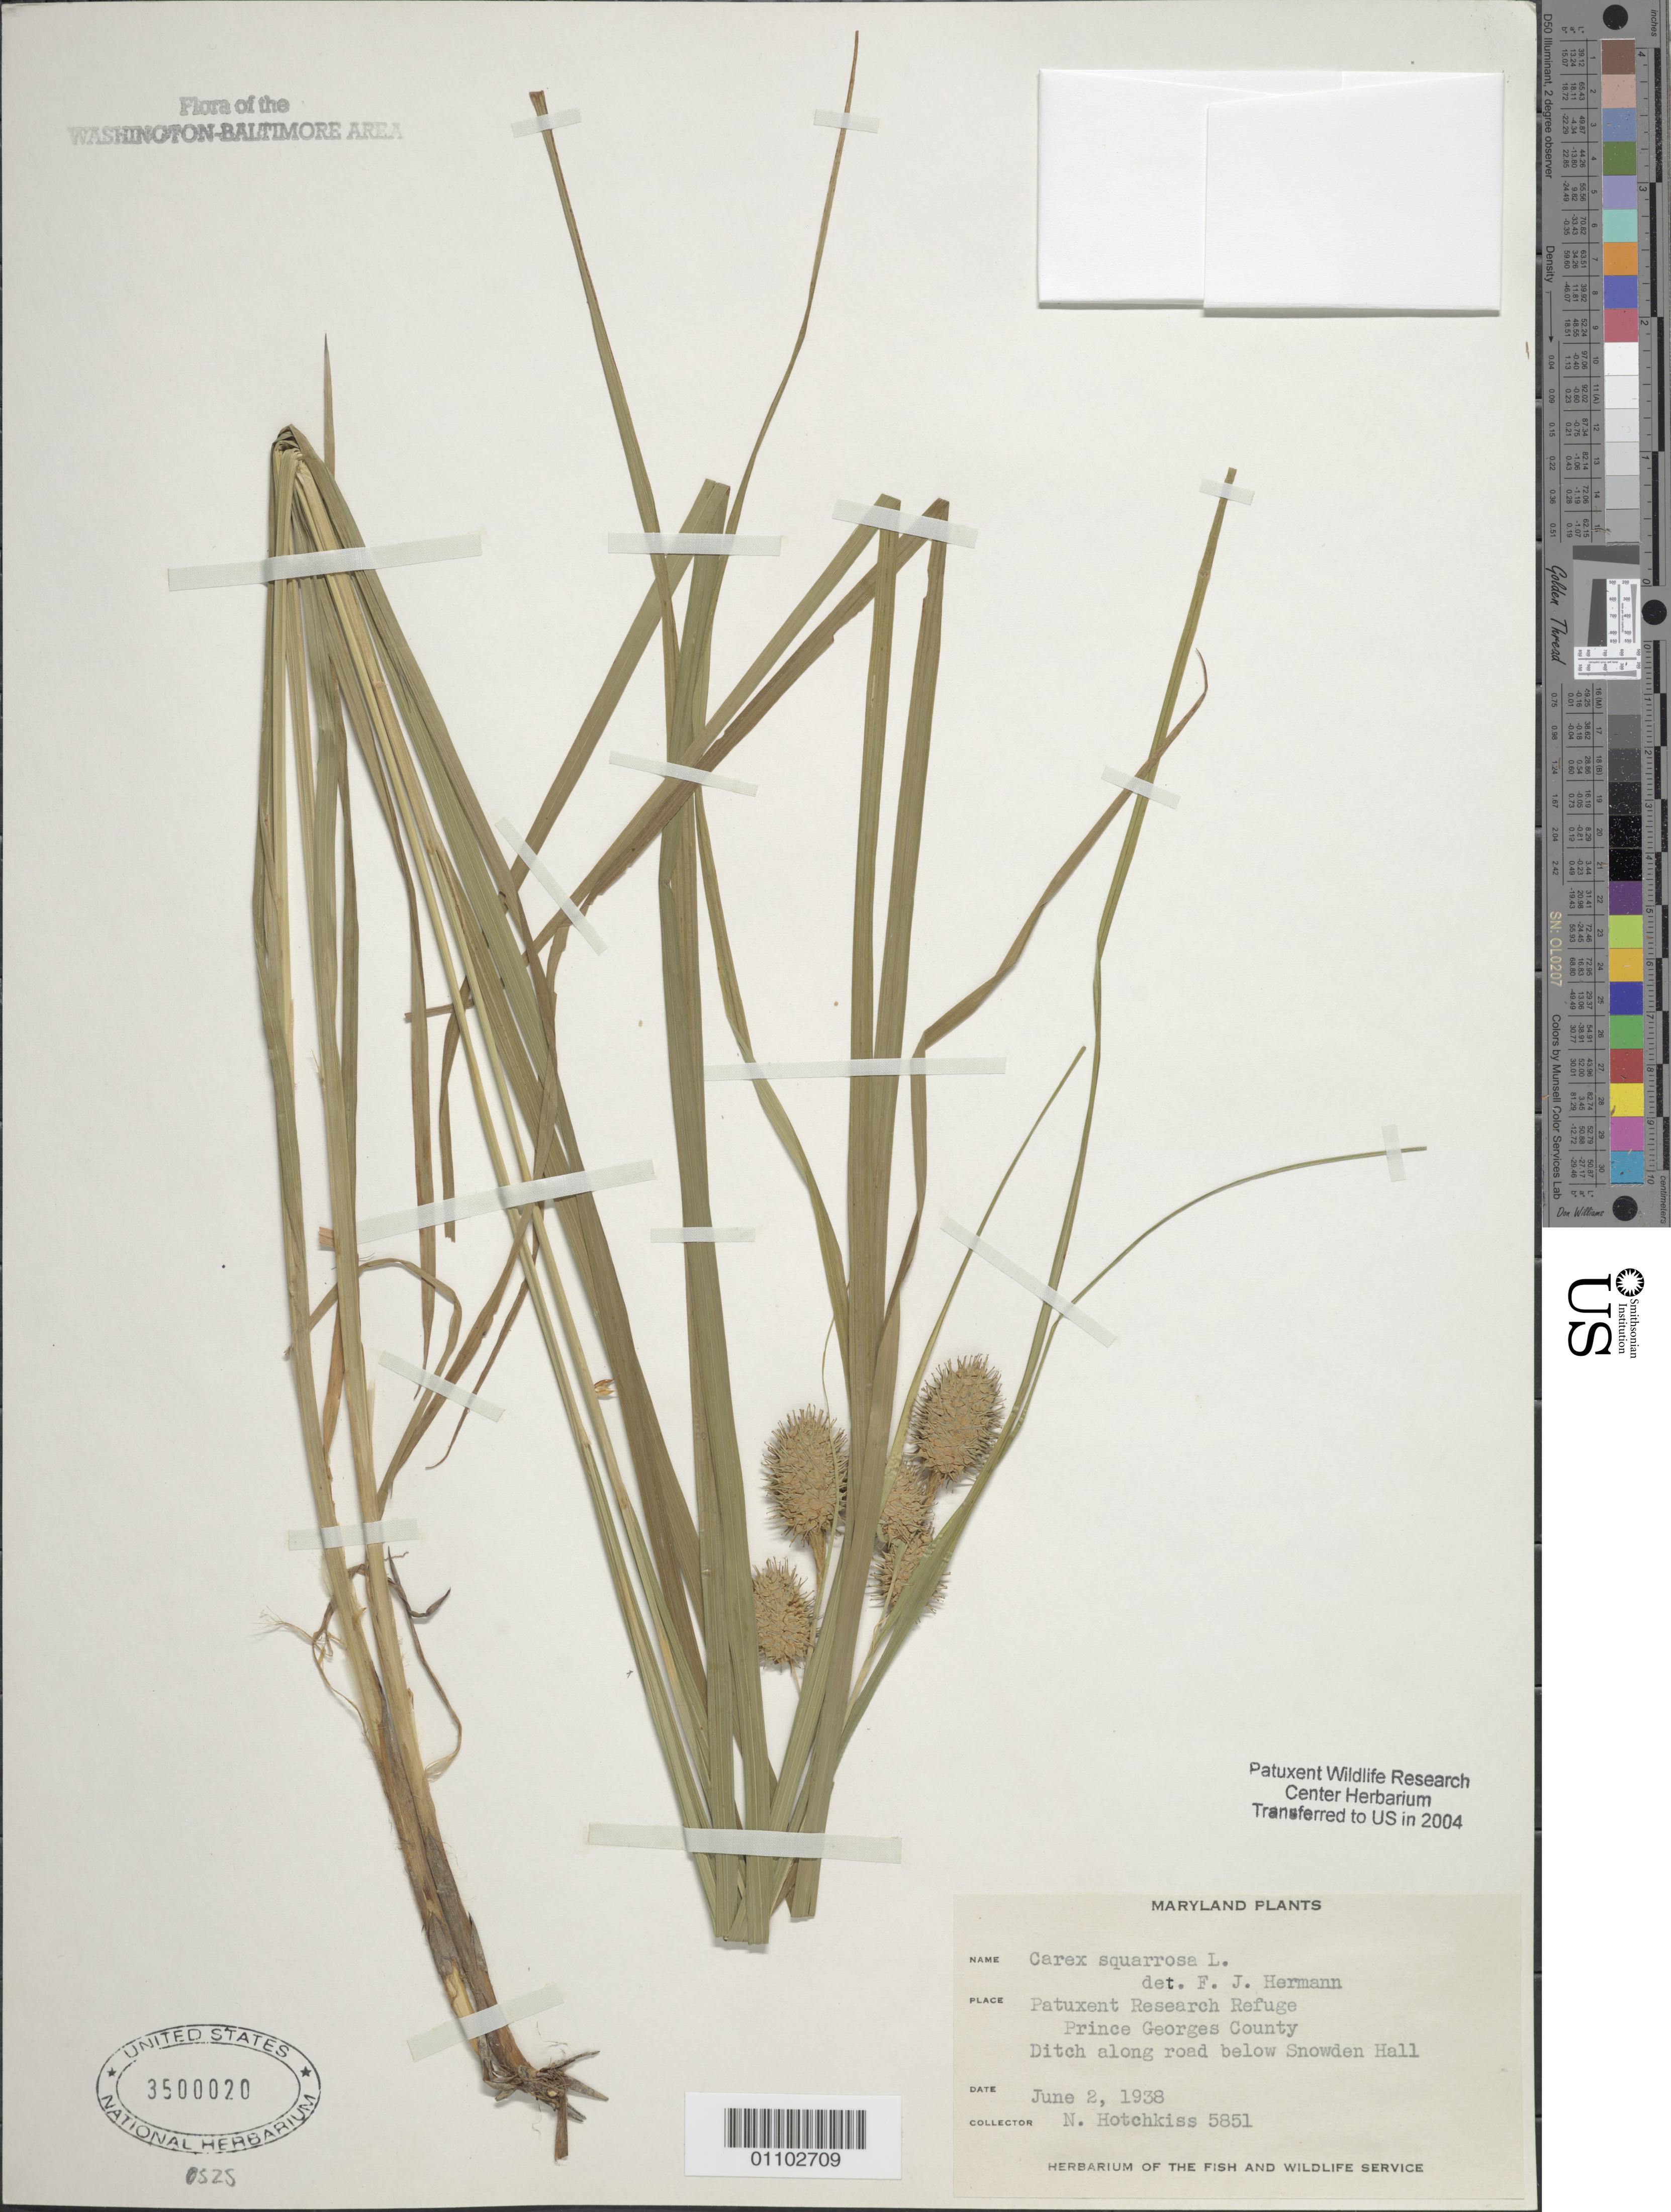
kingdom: Plantae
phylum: Tracheophyta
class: Liliopsida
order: Poales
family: Cyperaceae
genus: Carex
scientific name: Carex squarrosa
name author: L.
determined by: Hermann, F. J.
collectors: N. Hotchkiss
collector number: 5851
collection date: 1938-06-02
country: United States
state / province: Maryland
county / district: Prince George's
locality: Patuxent Research Refuge, below Snowden Hall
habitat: Ditch along road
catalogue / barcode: US 3500020